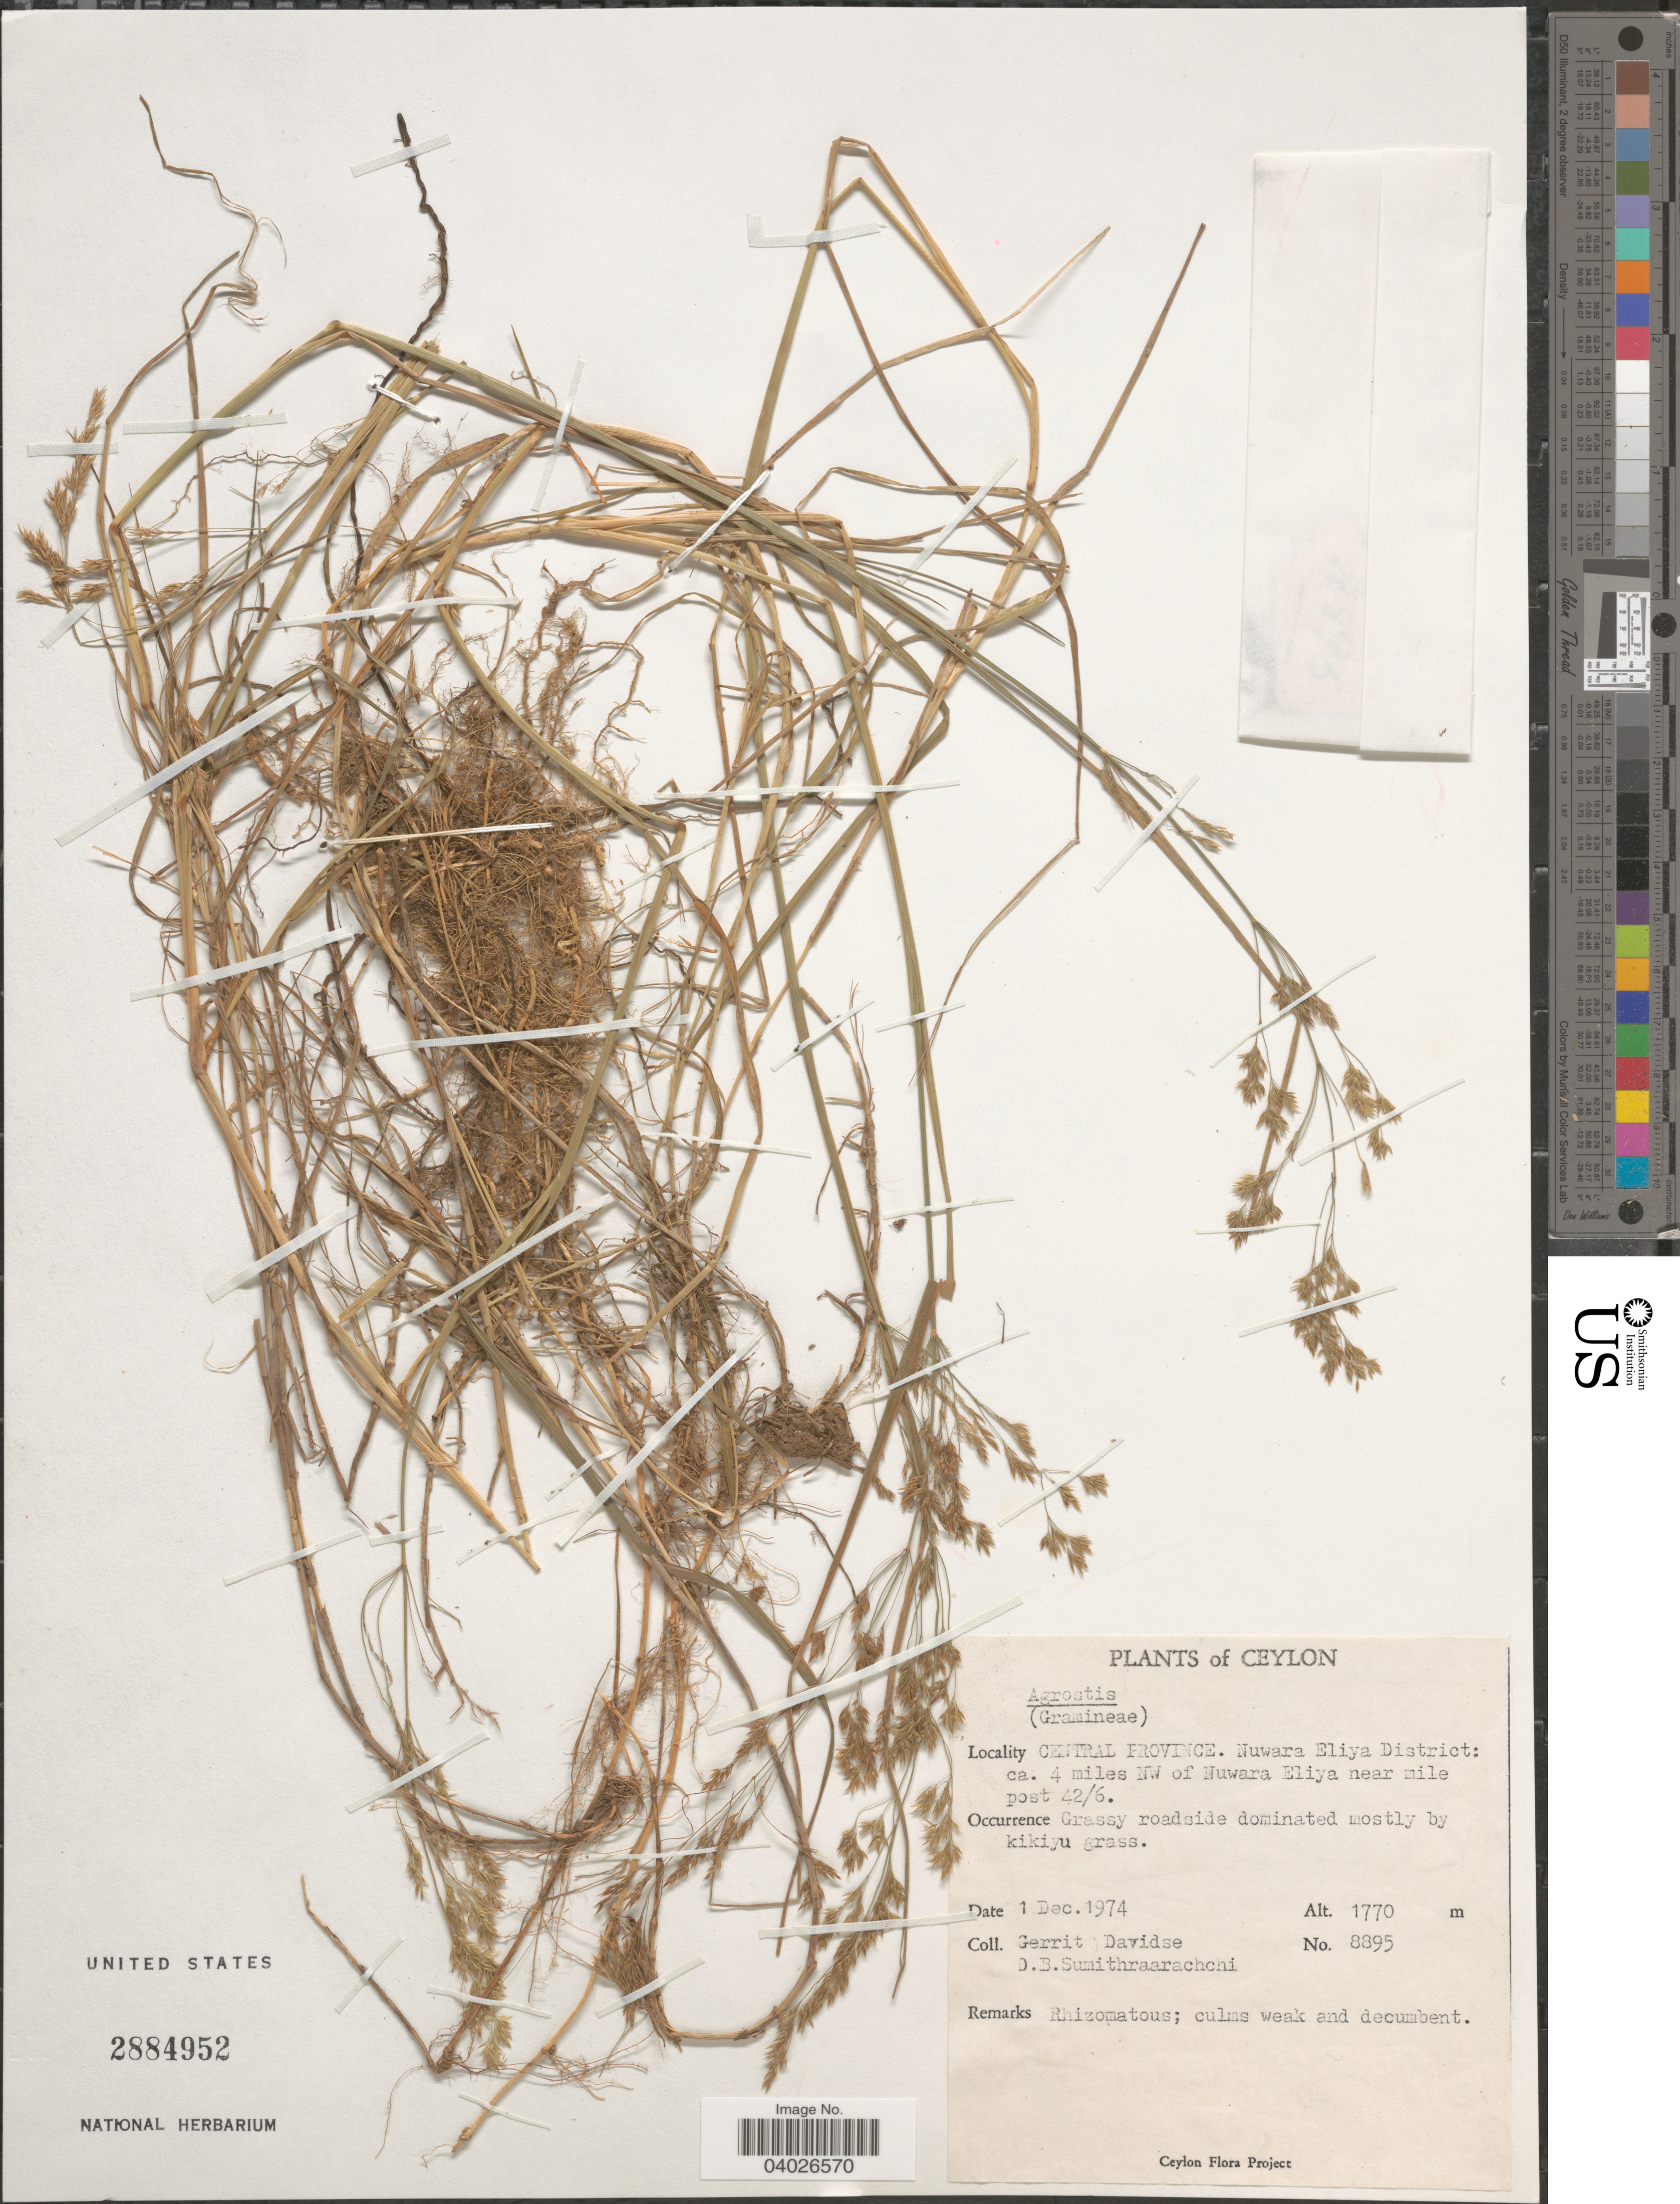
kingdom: Plantae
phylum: Tracheophyta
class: Liliopsida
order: Poales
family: Poaceae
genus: Agrostis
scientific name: Agrostis sp.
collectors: G. Davidse & D. B. Sumithraarachchi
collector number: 8895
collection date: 1974-12-01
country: Sri Lanka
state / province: Central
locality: Ceylon. Nuwara Eliya District: ca. 4 miles NW of Nuwara Eliya near mile post 42/6.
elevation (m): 1770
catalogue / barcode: US 2884952